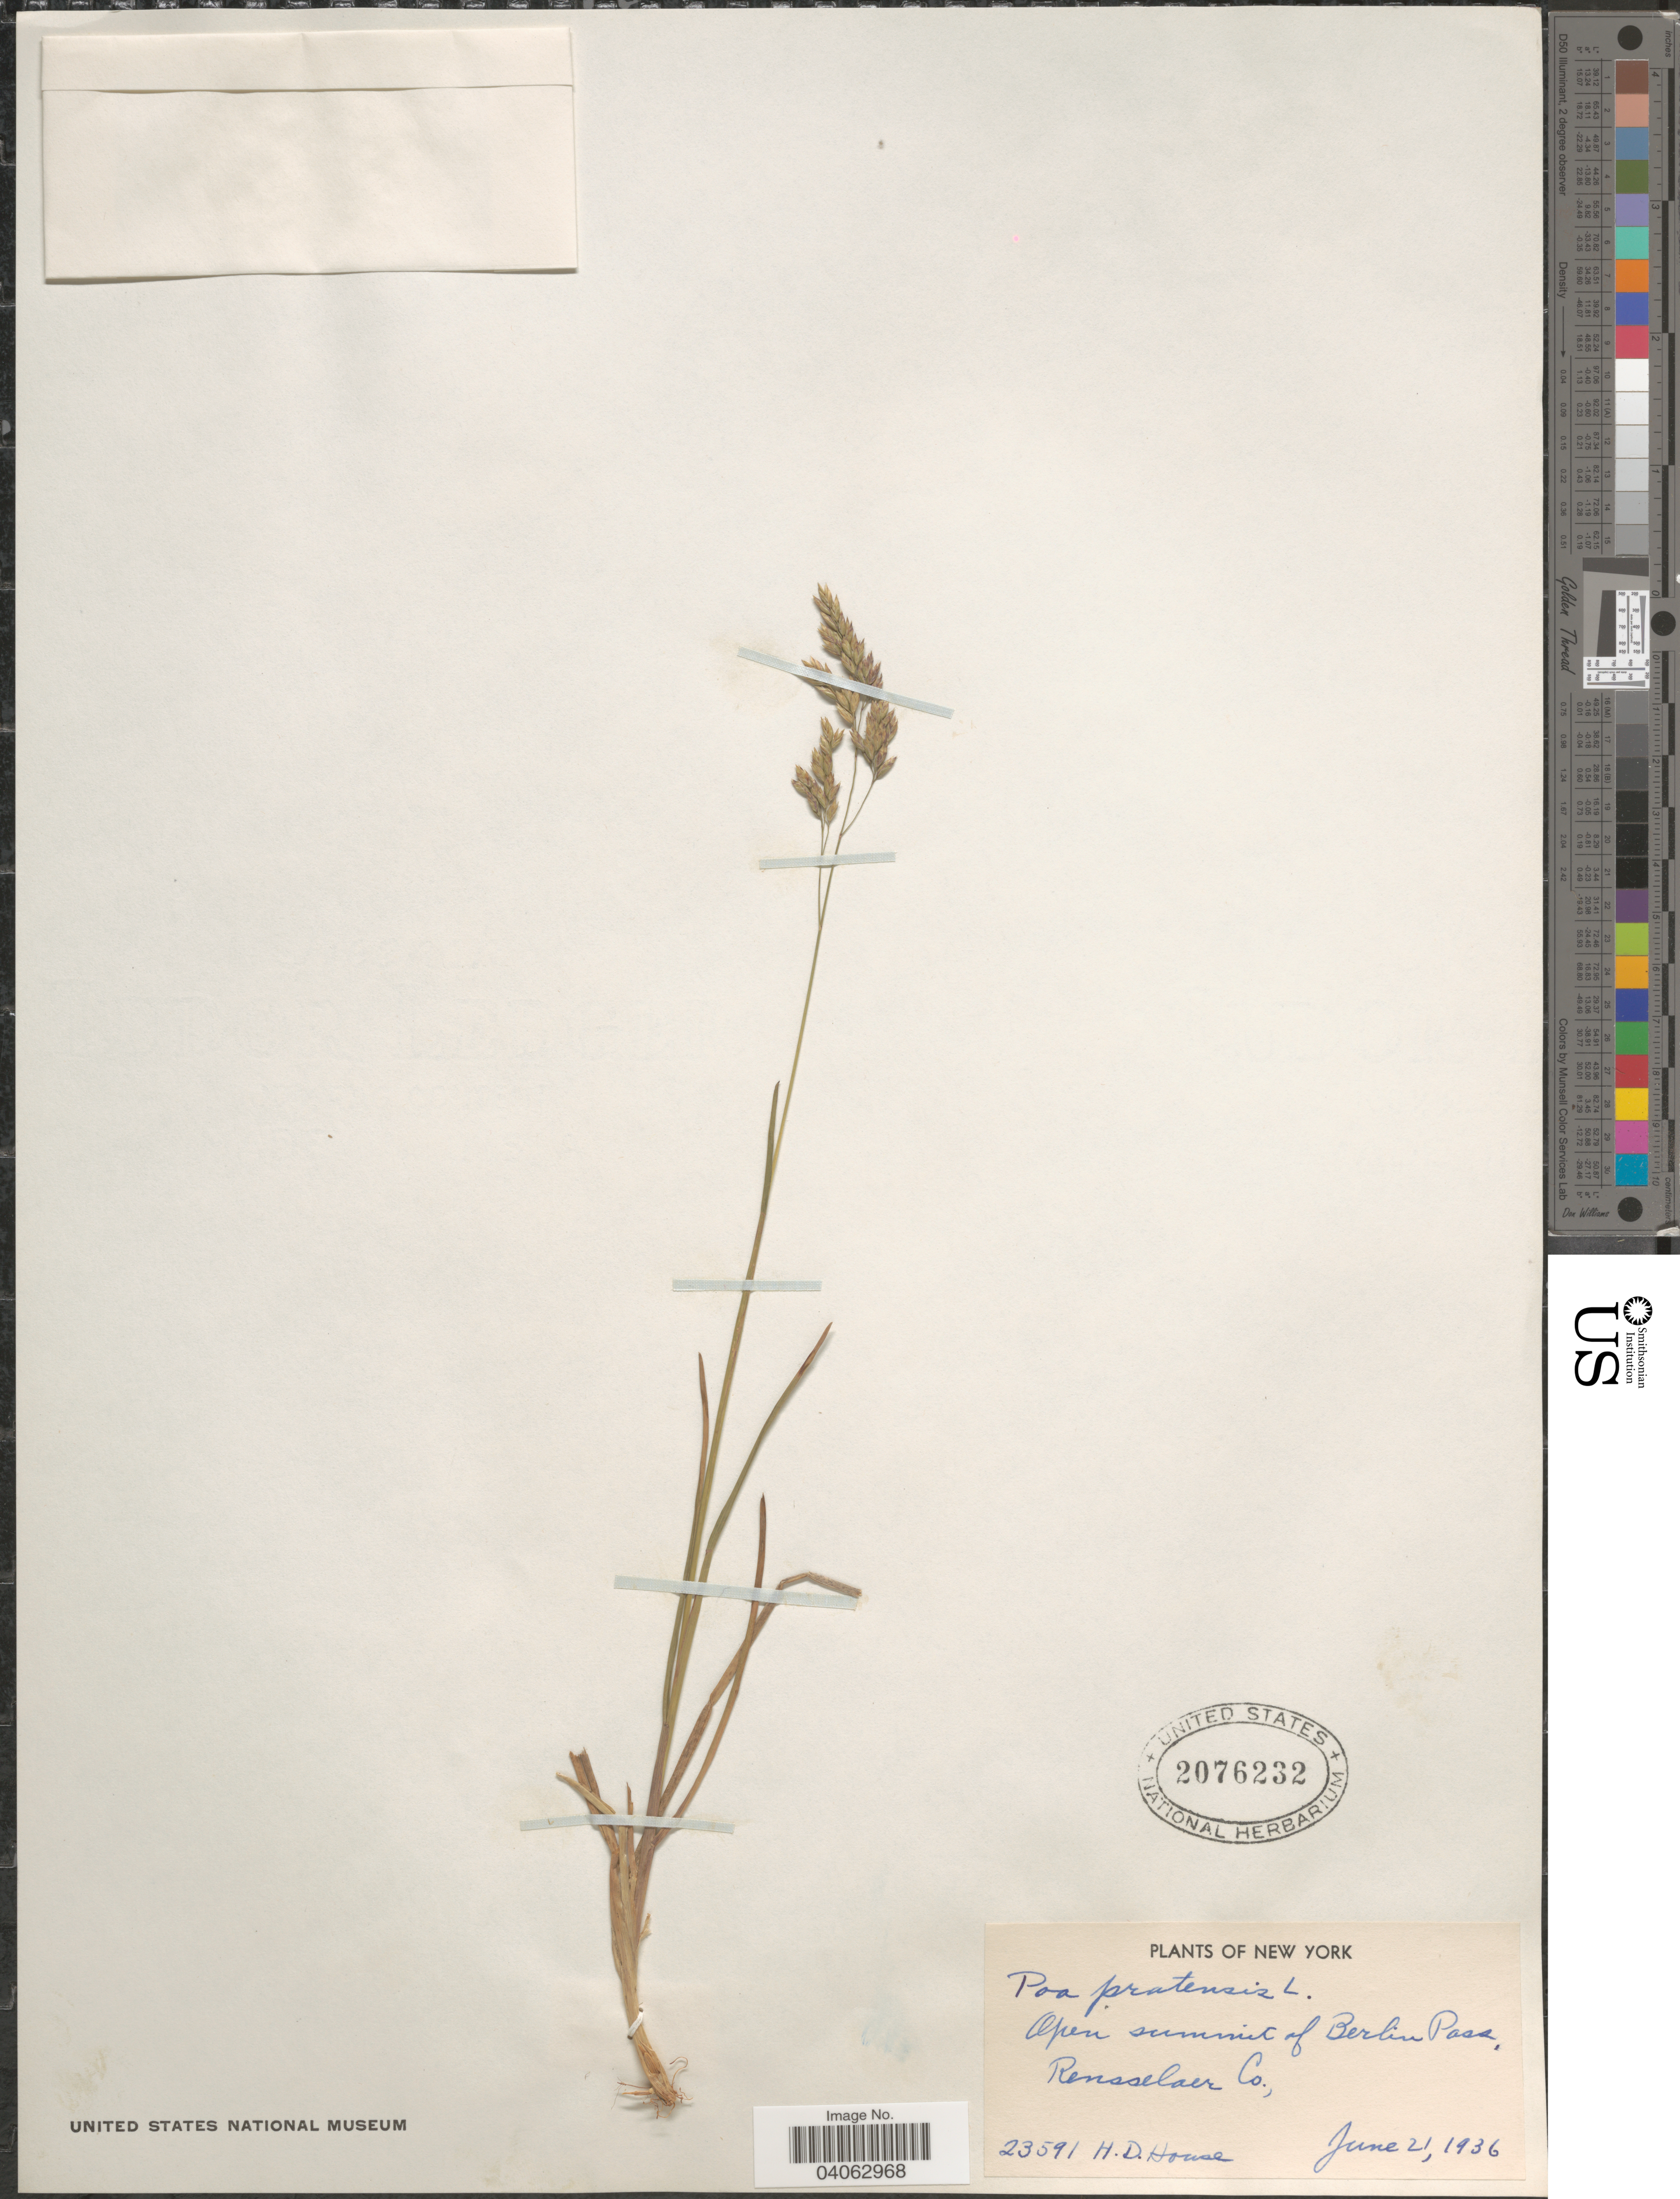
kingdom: Plantae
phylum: Tracheophyta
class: Liliopsida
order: Poales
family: Poaceae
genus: Poa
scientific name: Poa pratensis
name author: L.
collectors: H. D. House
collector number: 23591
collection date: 1936-06-21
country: United States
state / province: New York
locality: Open summit of Berlin Pass, Rensselaer Co.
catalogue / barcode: US 2076232